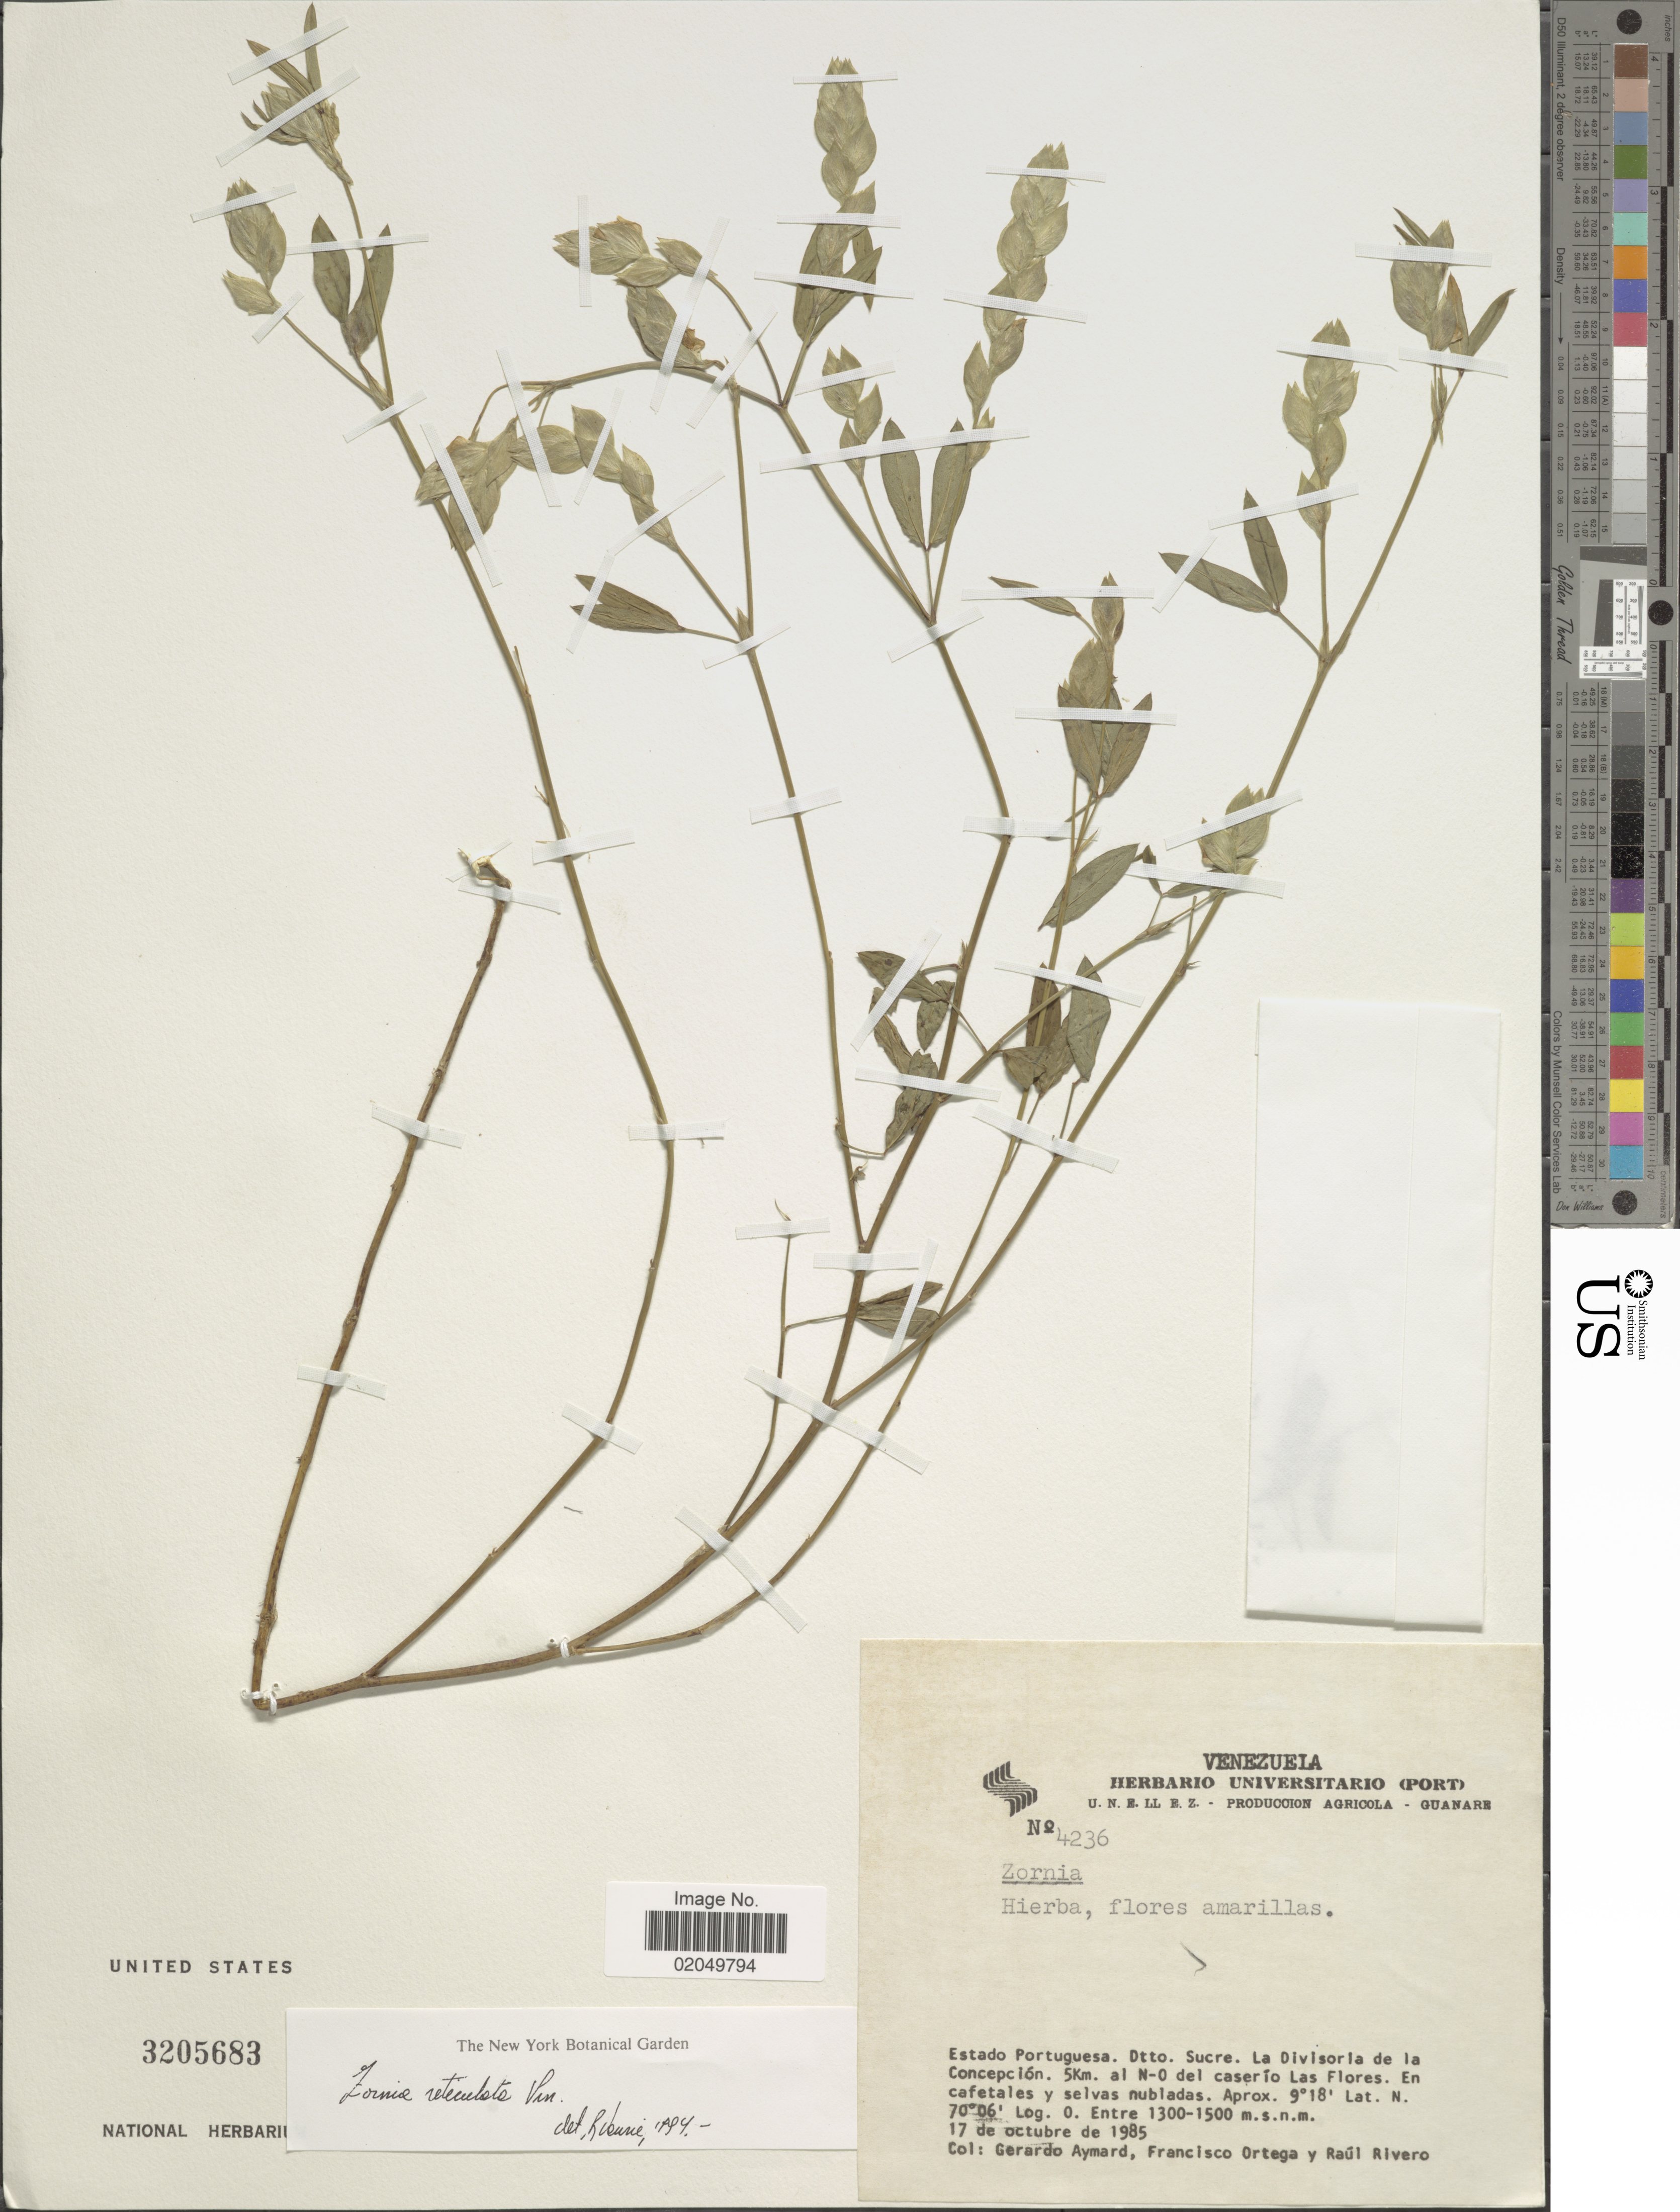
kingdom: Plantae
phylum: Tracheophyta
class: Magnoliopsida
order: Fabales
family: Fabaceae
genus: Zornia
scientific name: Zornia reticulata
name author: Sm.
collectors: G. A. Aymard, F. J. Ortega & R. Rivero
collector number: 4236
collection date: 1985-10-17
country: Venezuela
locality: Estado Portuguesa, Dtto. Sucre, La Divisoria de la Concepcion, 5 km al N-O del caserio Las Flores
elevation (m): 1300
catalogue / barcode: US 3205683